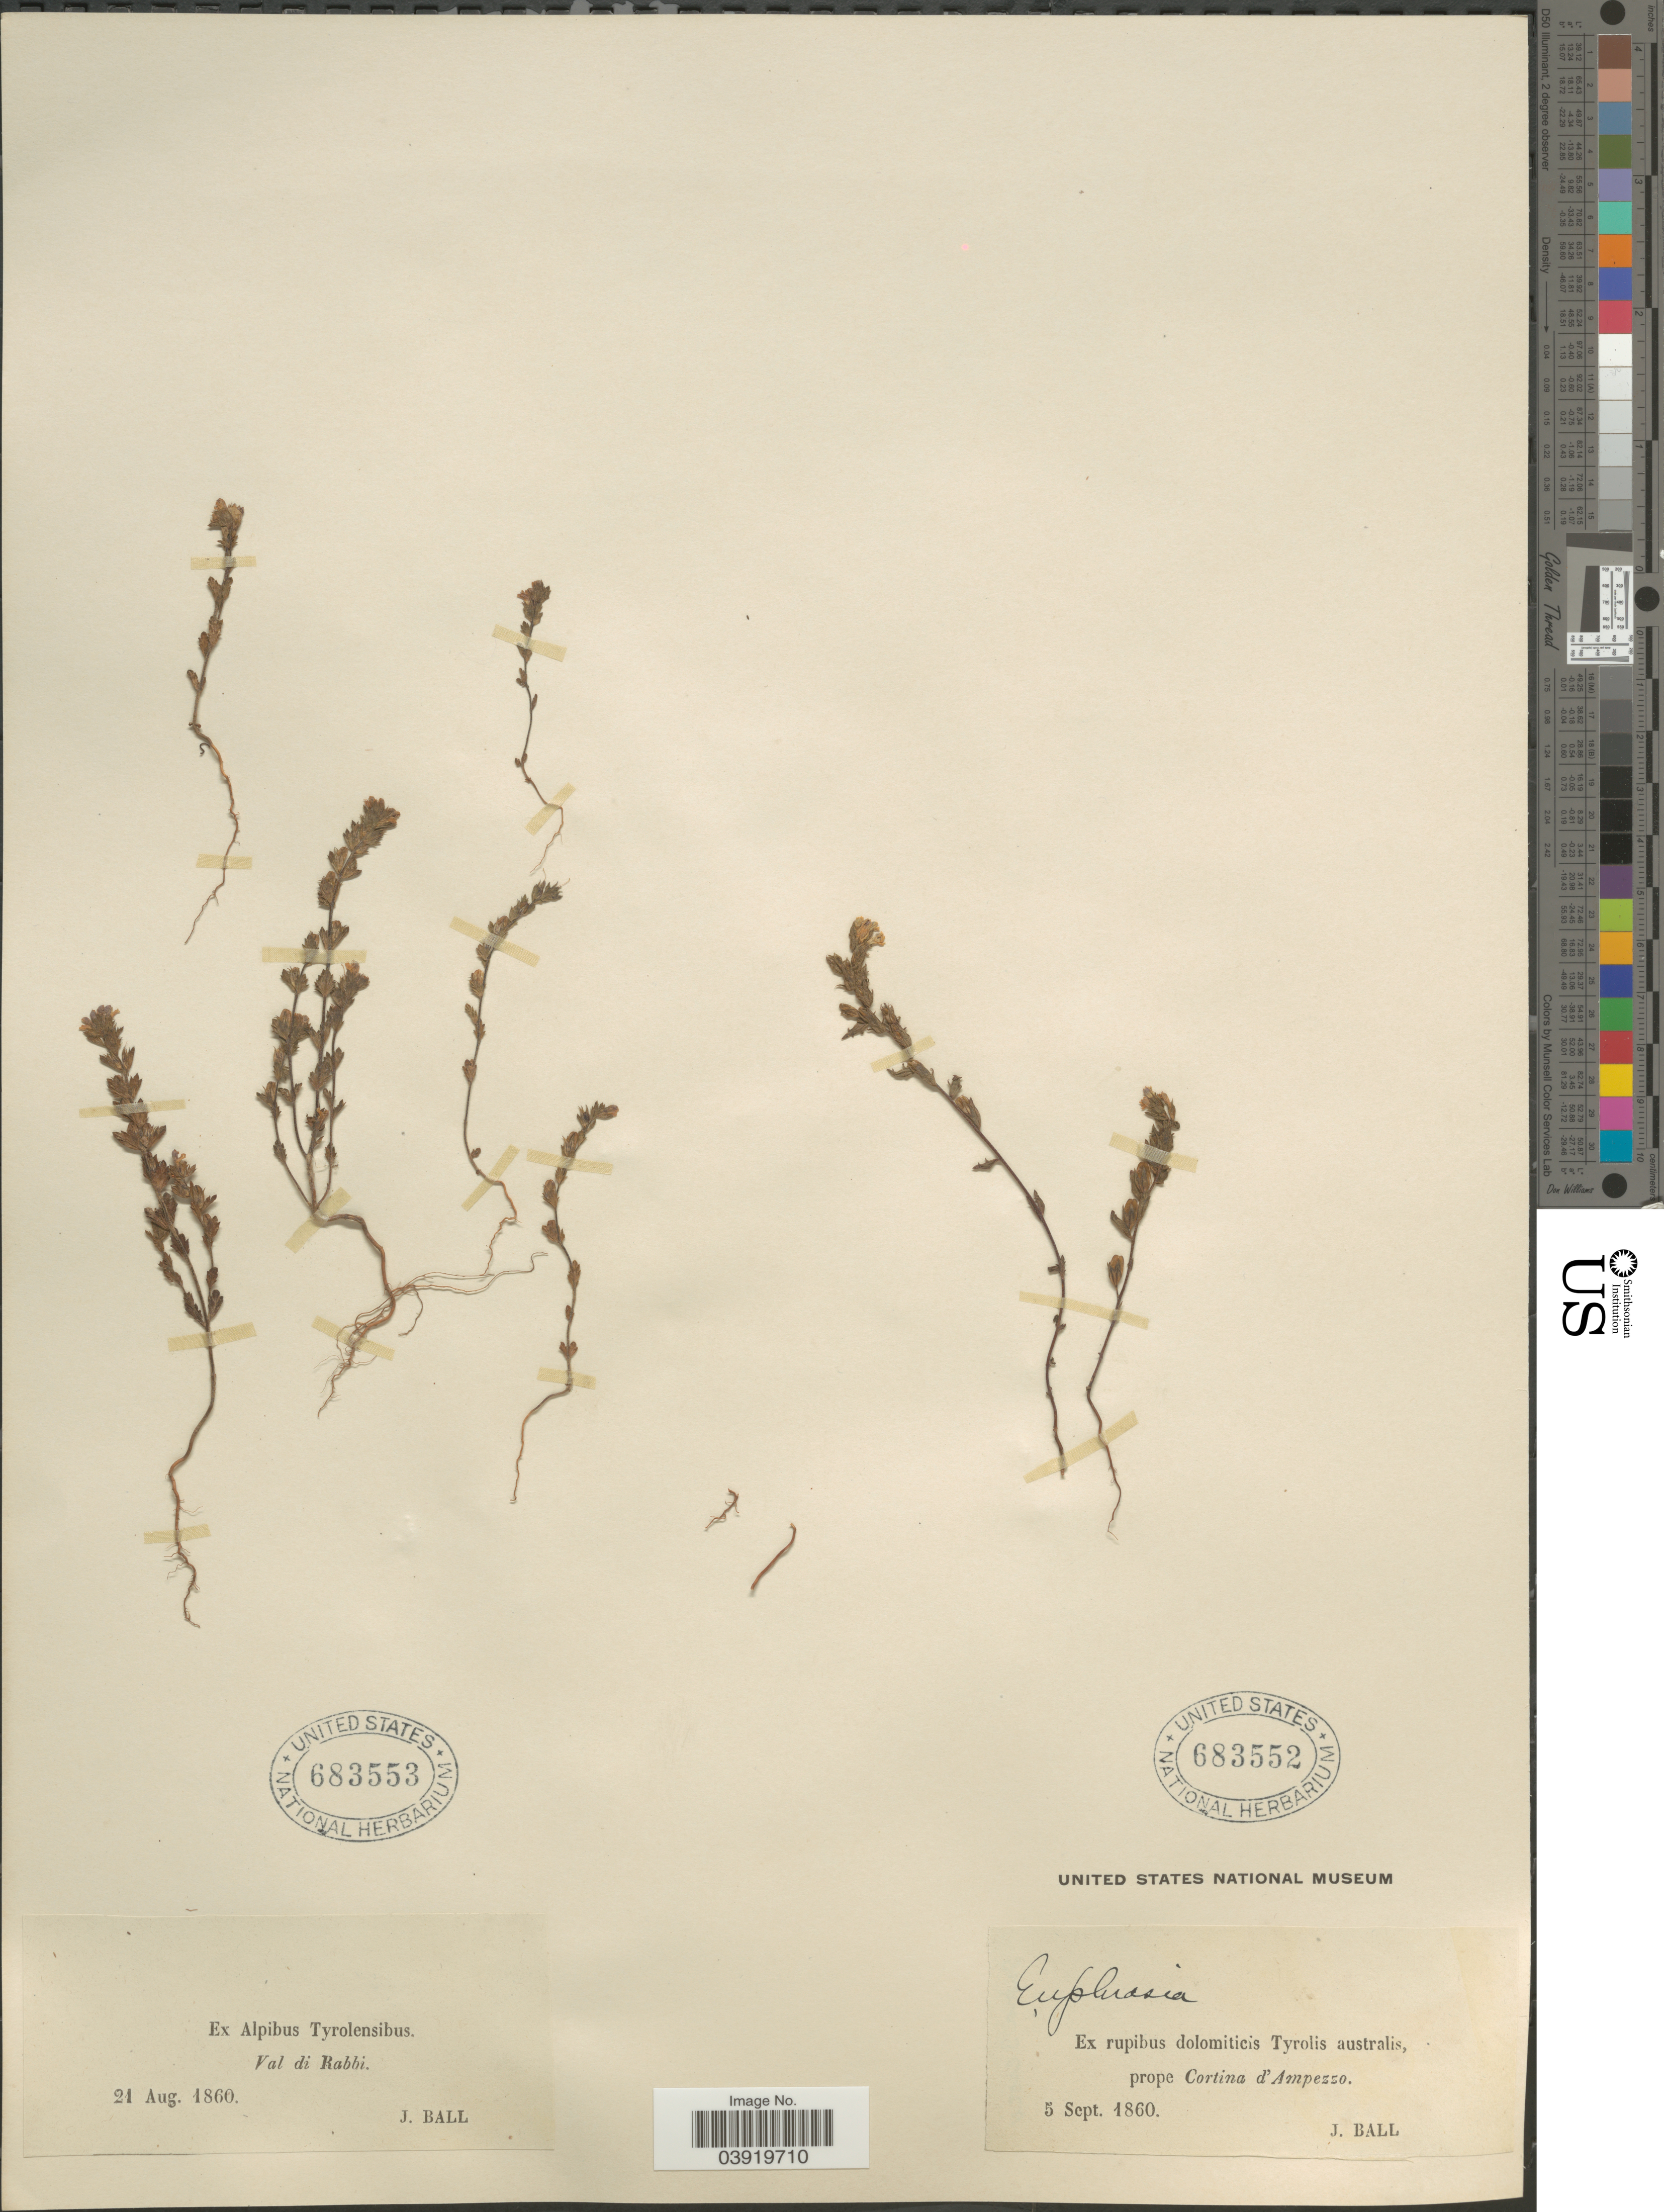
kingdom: Plantae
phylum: Tracheophyta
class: Magnoliopsida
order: Lamiales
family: Orobanchaceae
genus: Euphrasia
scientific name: Euphrasia sp.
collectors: J. Ball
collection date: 1860-08-21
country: Austria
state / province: Tirol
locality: Ex Alpibus Tyrolensibus. Val di Rabbi.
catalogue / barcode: US 683553-2